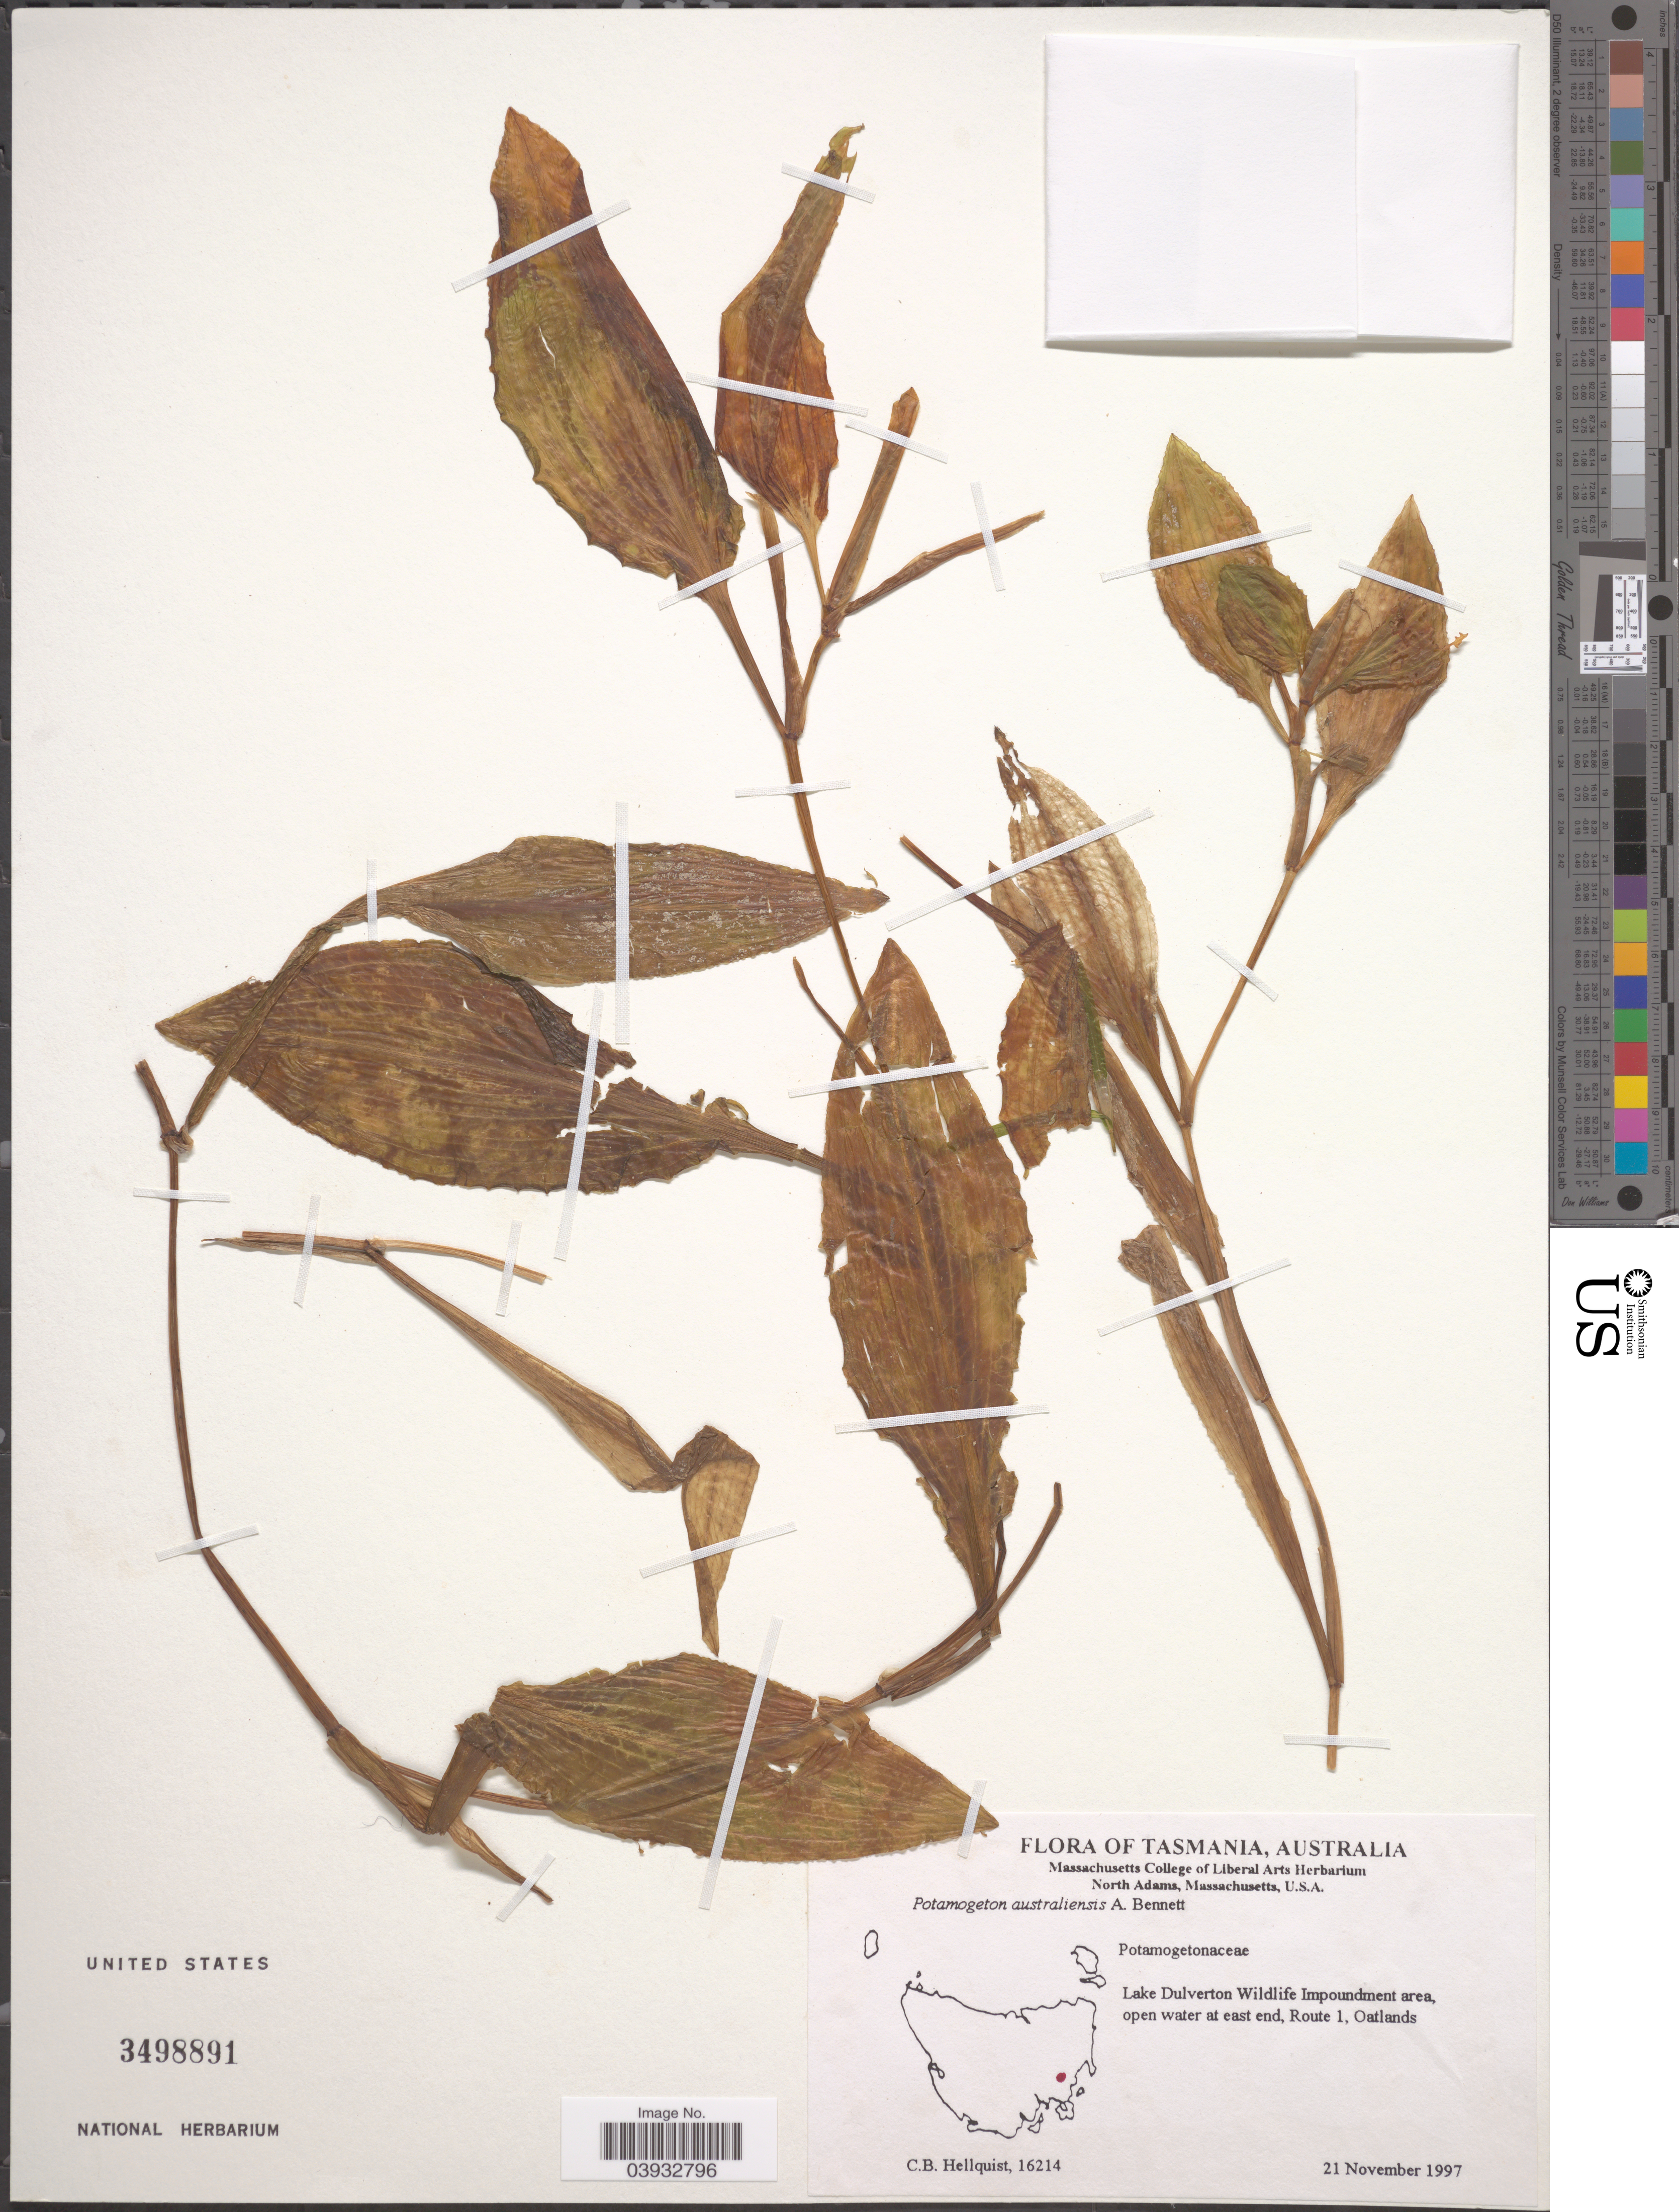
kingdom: Plantae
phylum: Tracheophyta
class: Liliopsida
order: Alismatales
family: Potamogetonaceae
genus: Potamogeton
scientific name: Potamogeton australiensis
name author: A. Benn.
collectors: C. Hellquist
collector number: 16214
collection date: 1997-11-21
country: Australia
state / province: Tasmania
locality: Lake Dulverton Wildlife Impoundment area, open water at east end, Route 1, Oatlands.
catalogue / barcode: US 3498891